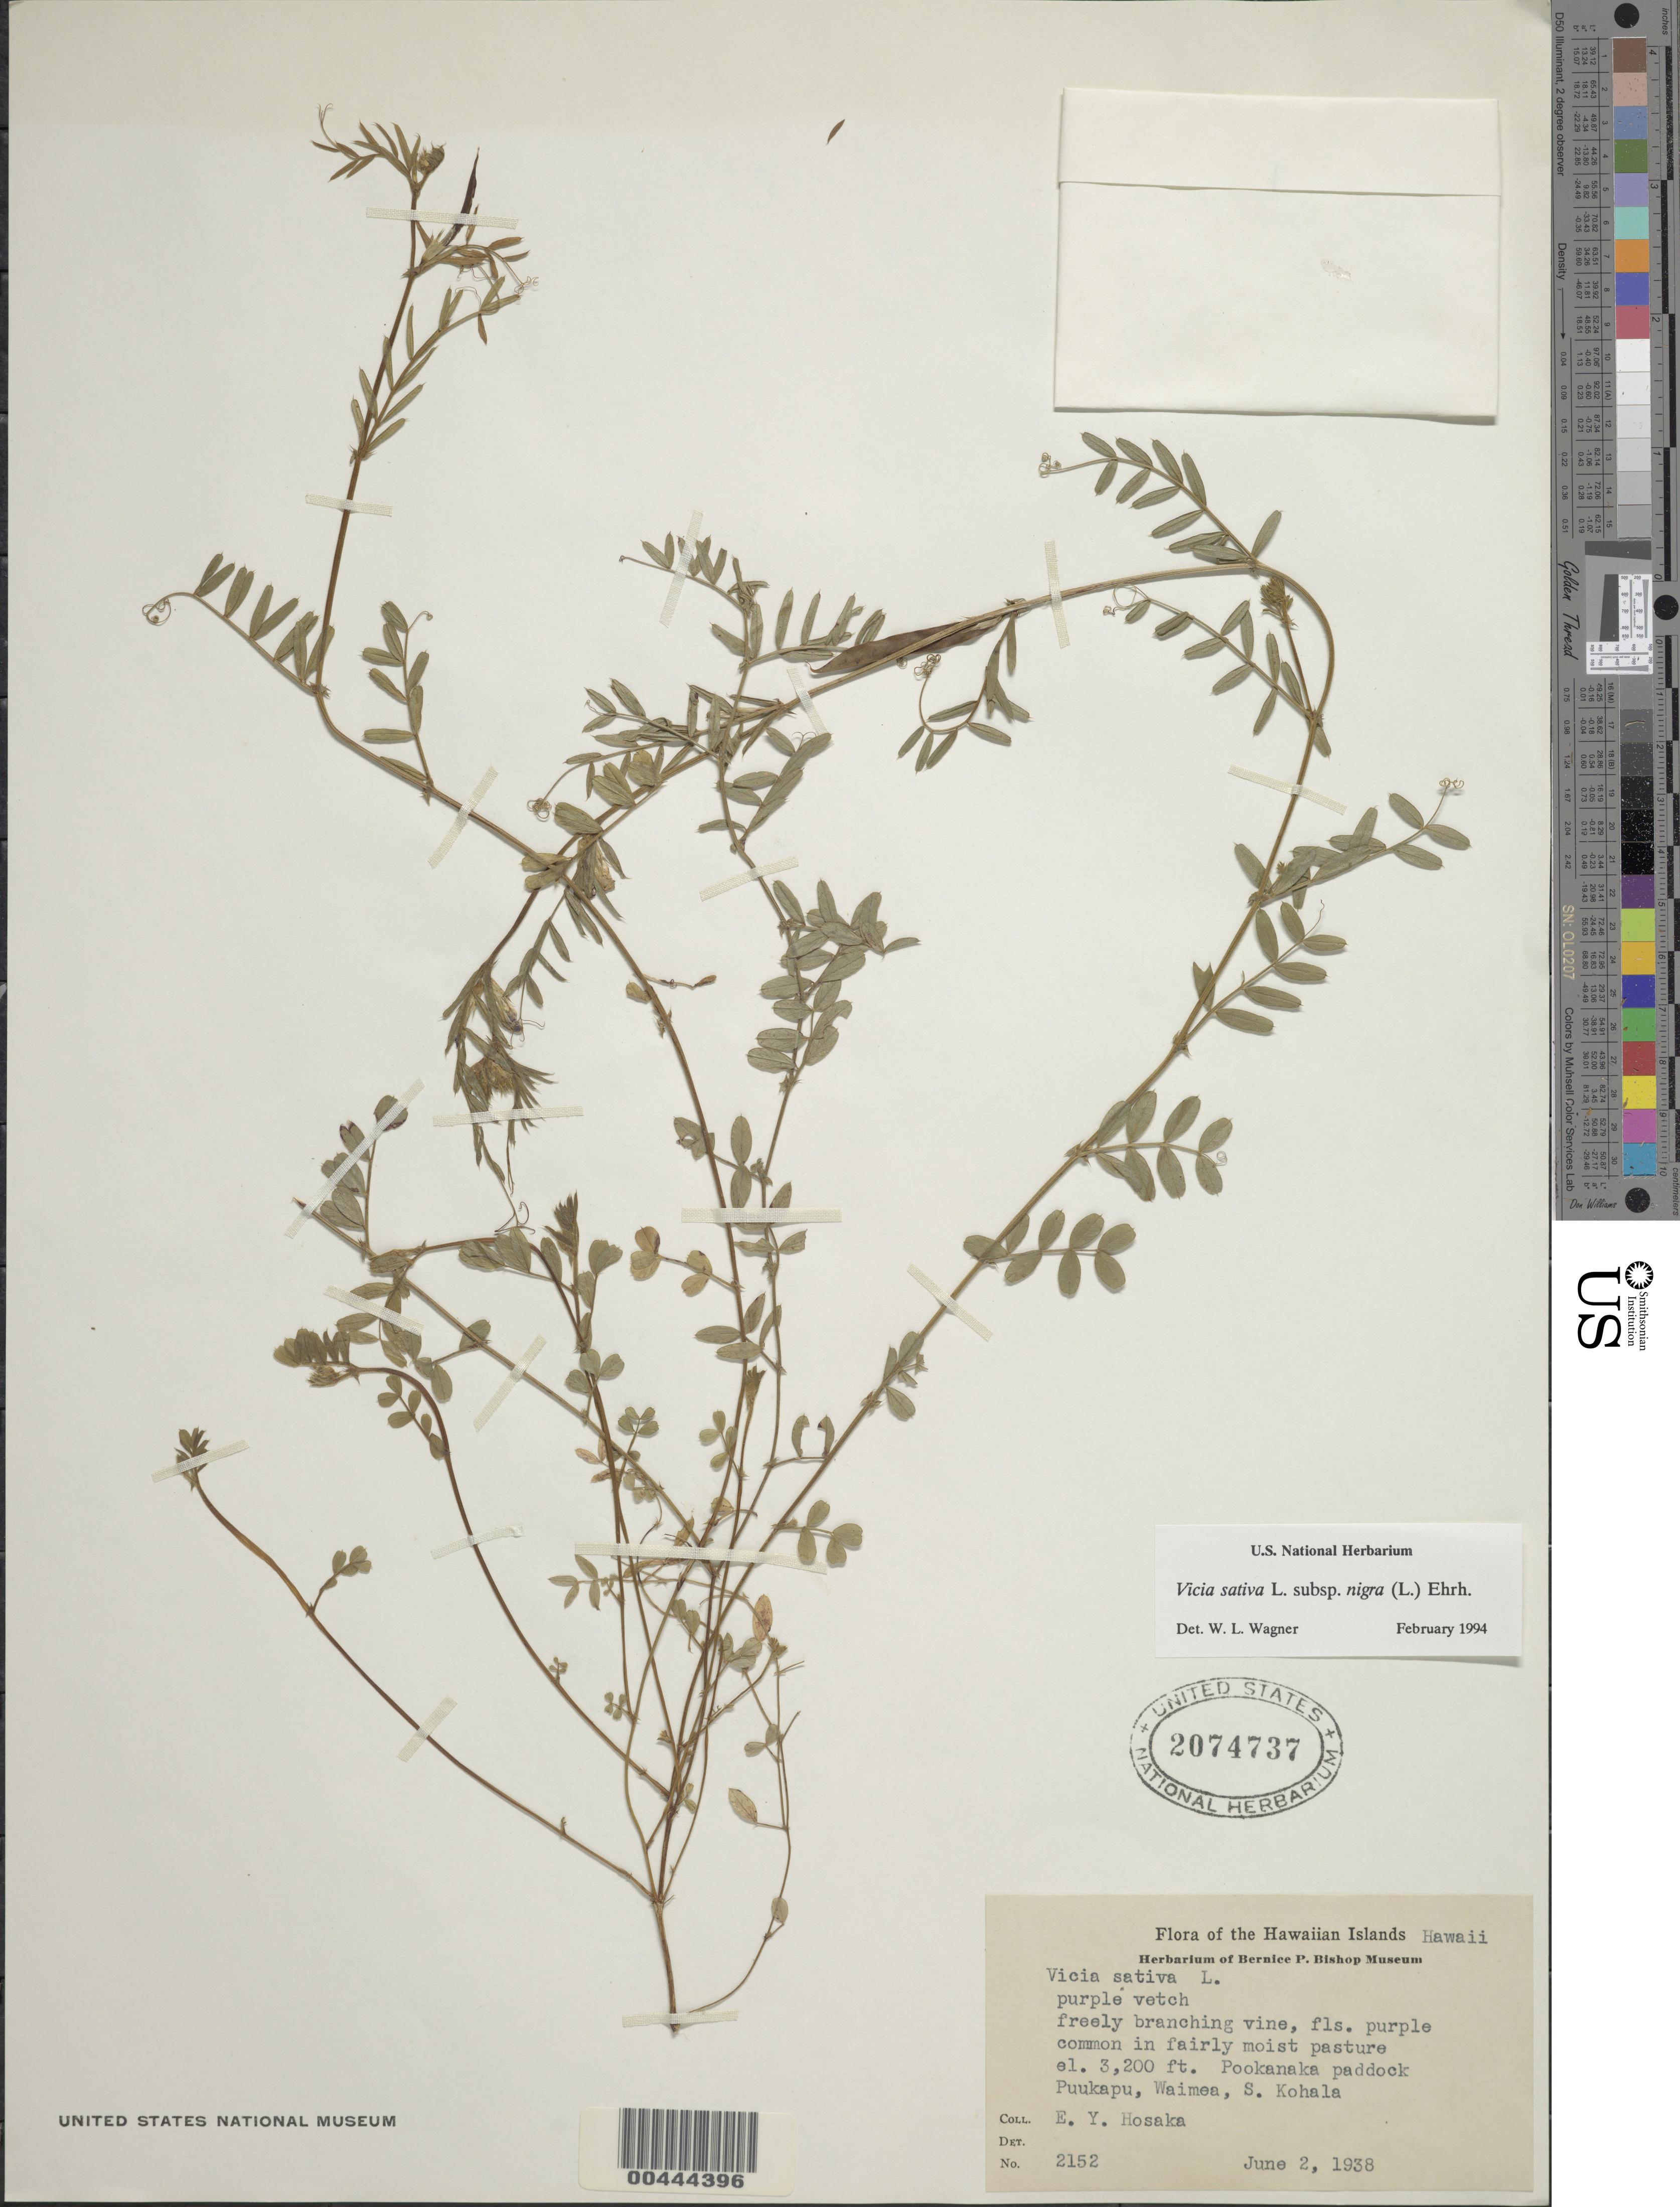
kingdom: Plantae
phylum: Tracheophyta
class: Magnoliopsida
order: Fabales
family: Fabaceae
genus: Vicia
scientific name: Vicia sativa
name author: L.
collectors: E. Y. Hosaka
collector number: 2152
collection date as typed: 2 Jun 1938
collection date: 1938-06-02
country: United States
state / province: Hawaii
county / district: Hawaii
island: Hawaii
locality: Pookanaka paddock, Puukapu, Waimea. S. Kohala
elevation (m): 975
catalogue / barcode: US 2074737